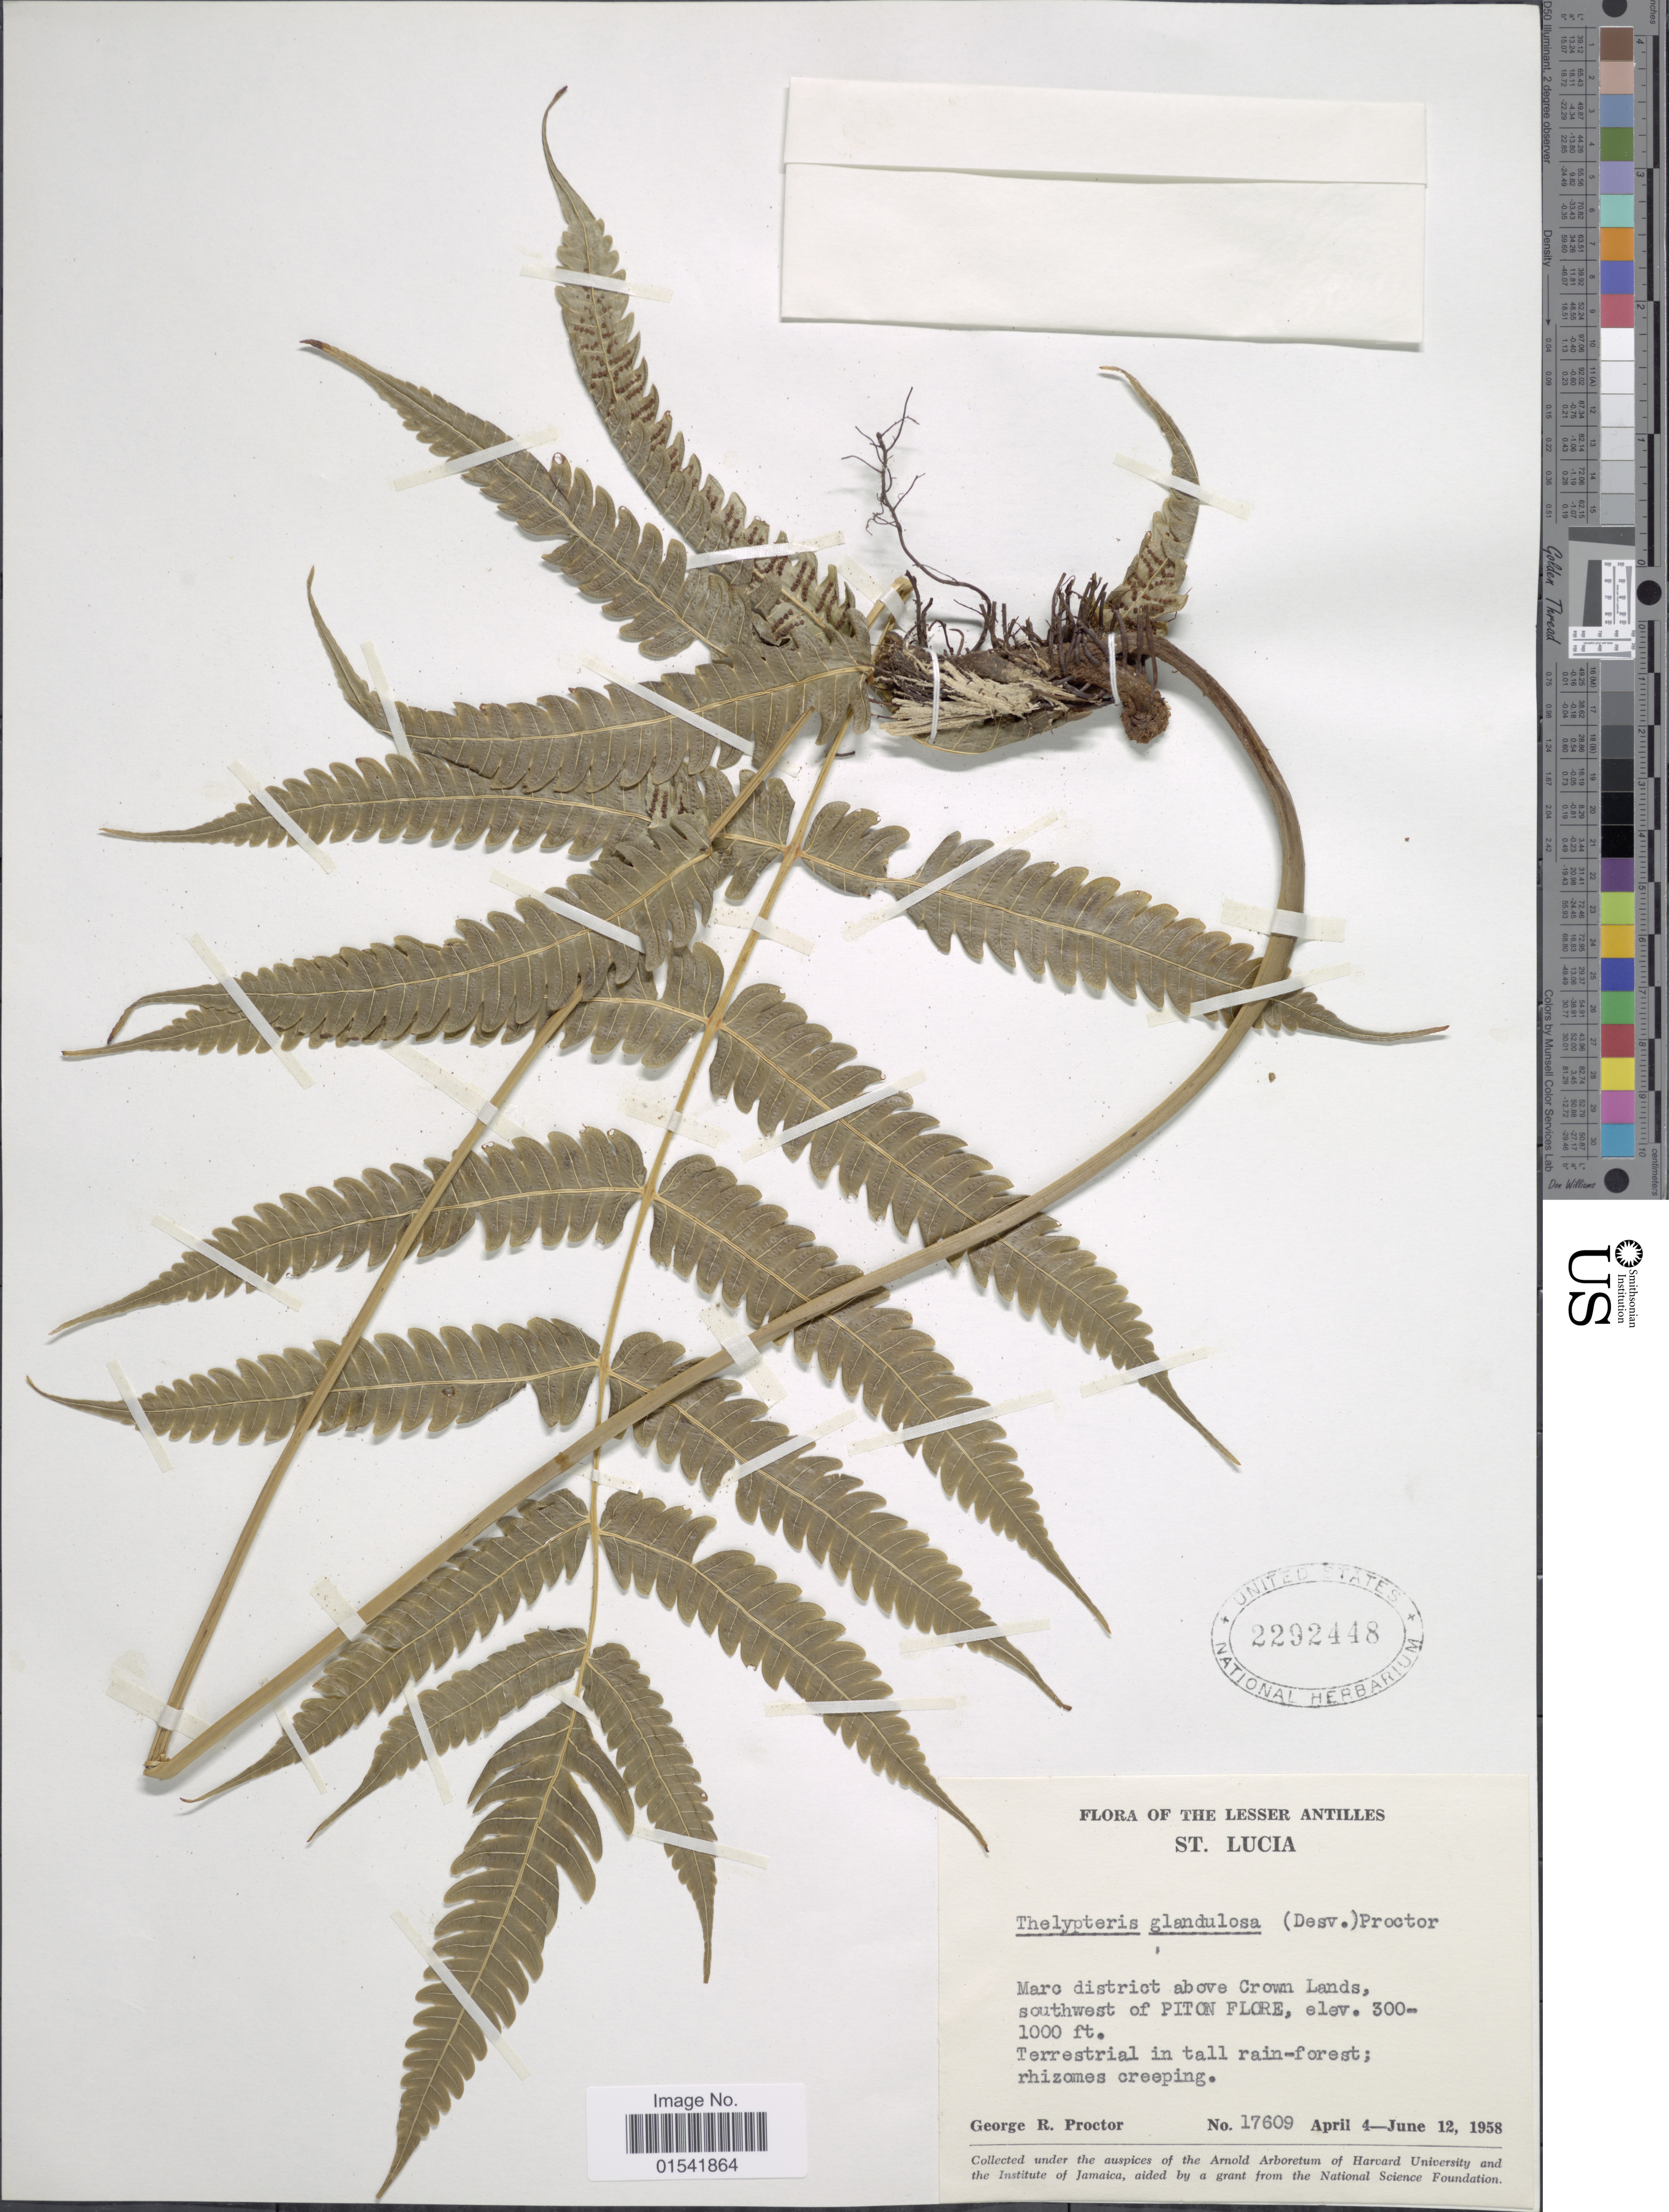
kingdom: Plantae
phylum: Tracheophyta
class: Polypodiopsida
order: Polypodiales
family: Thelypteridaceae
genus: Steiropteris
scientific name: Steiropteris glandulosa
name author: (Hook. f.) Pic. Serm.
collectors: G. R. Proctor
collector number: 17609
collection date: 1958-04-04/1958-06-12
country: St. Lucia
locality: The Lesser Antilles, St. Lucia, Marc district above Crown Lands, southwest of Piton Flore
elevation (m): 91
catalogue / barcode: US 2292448